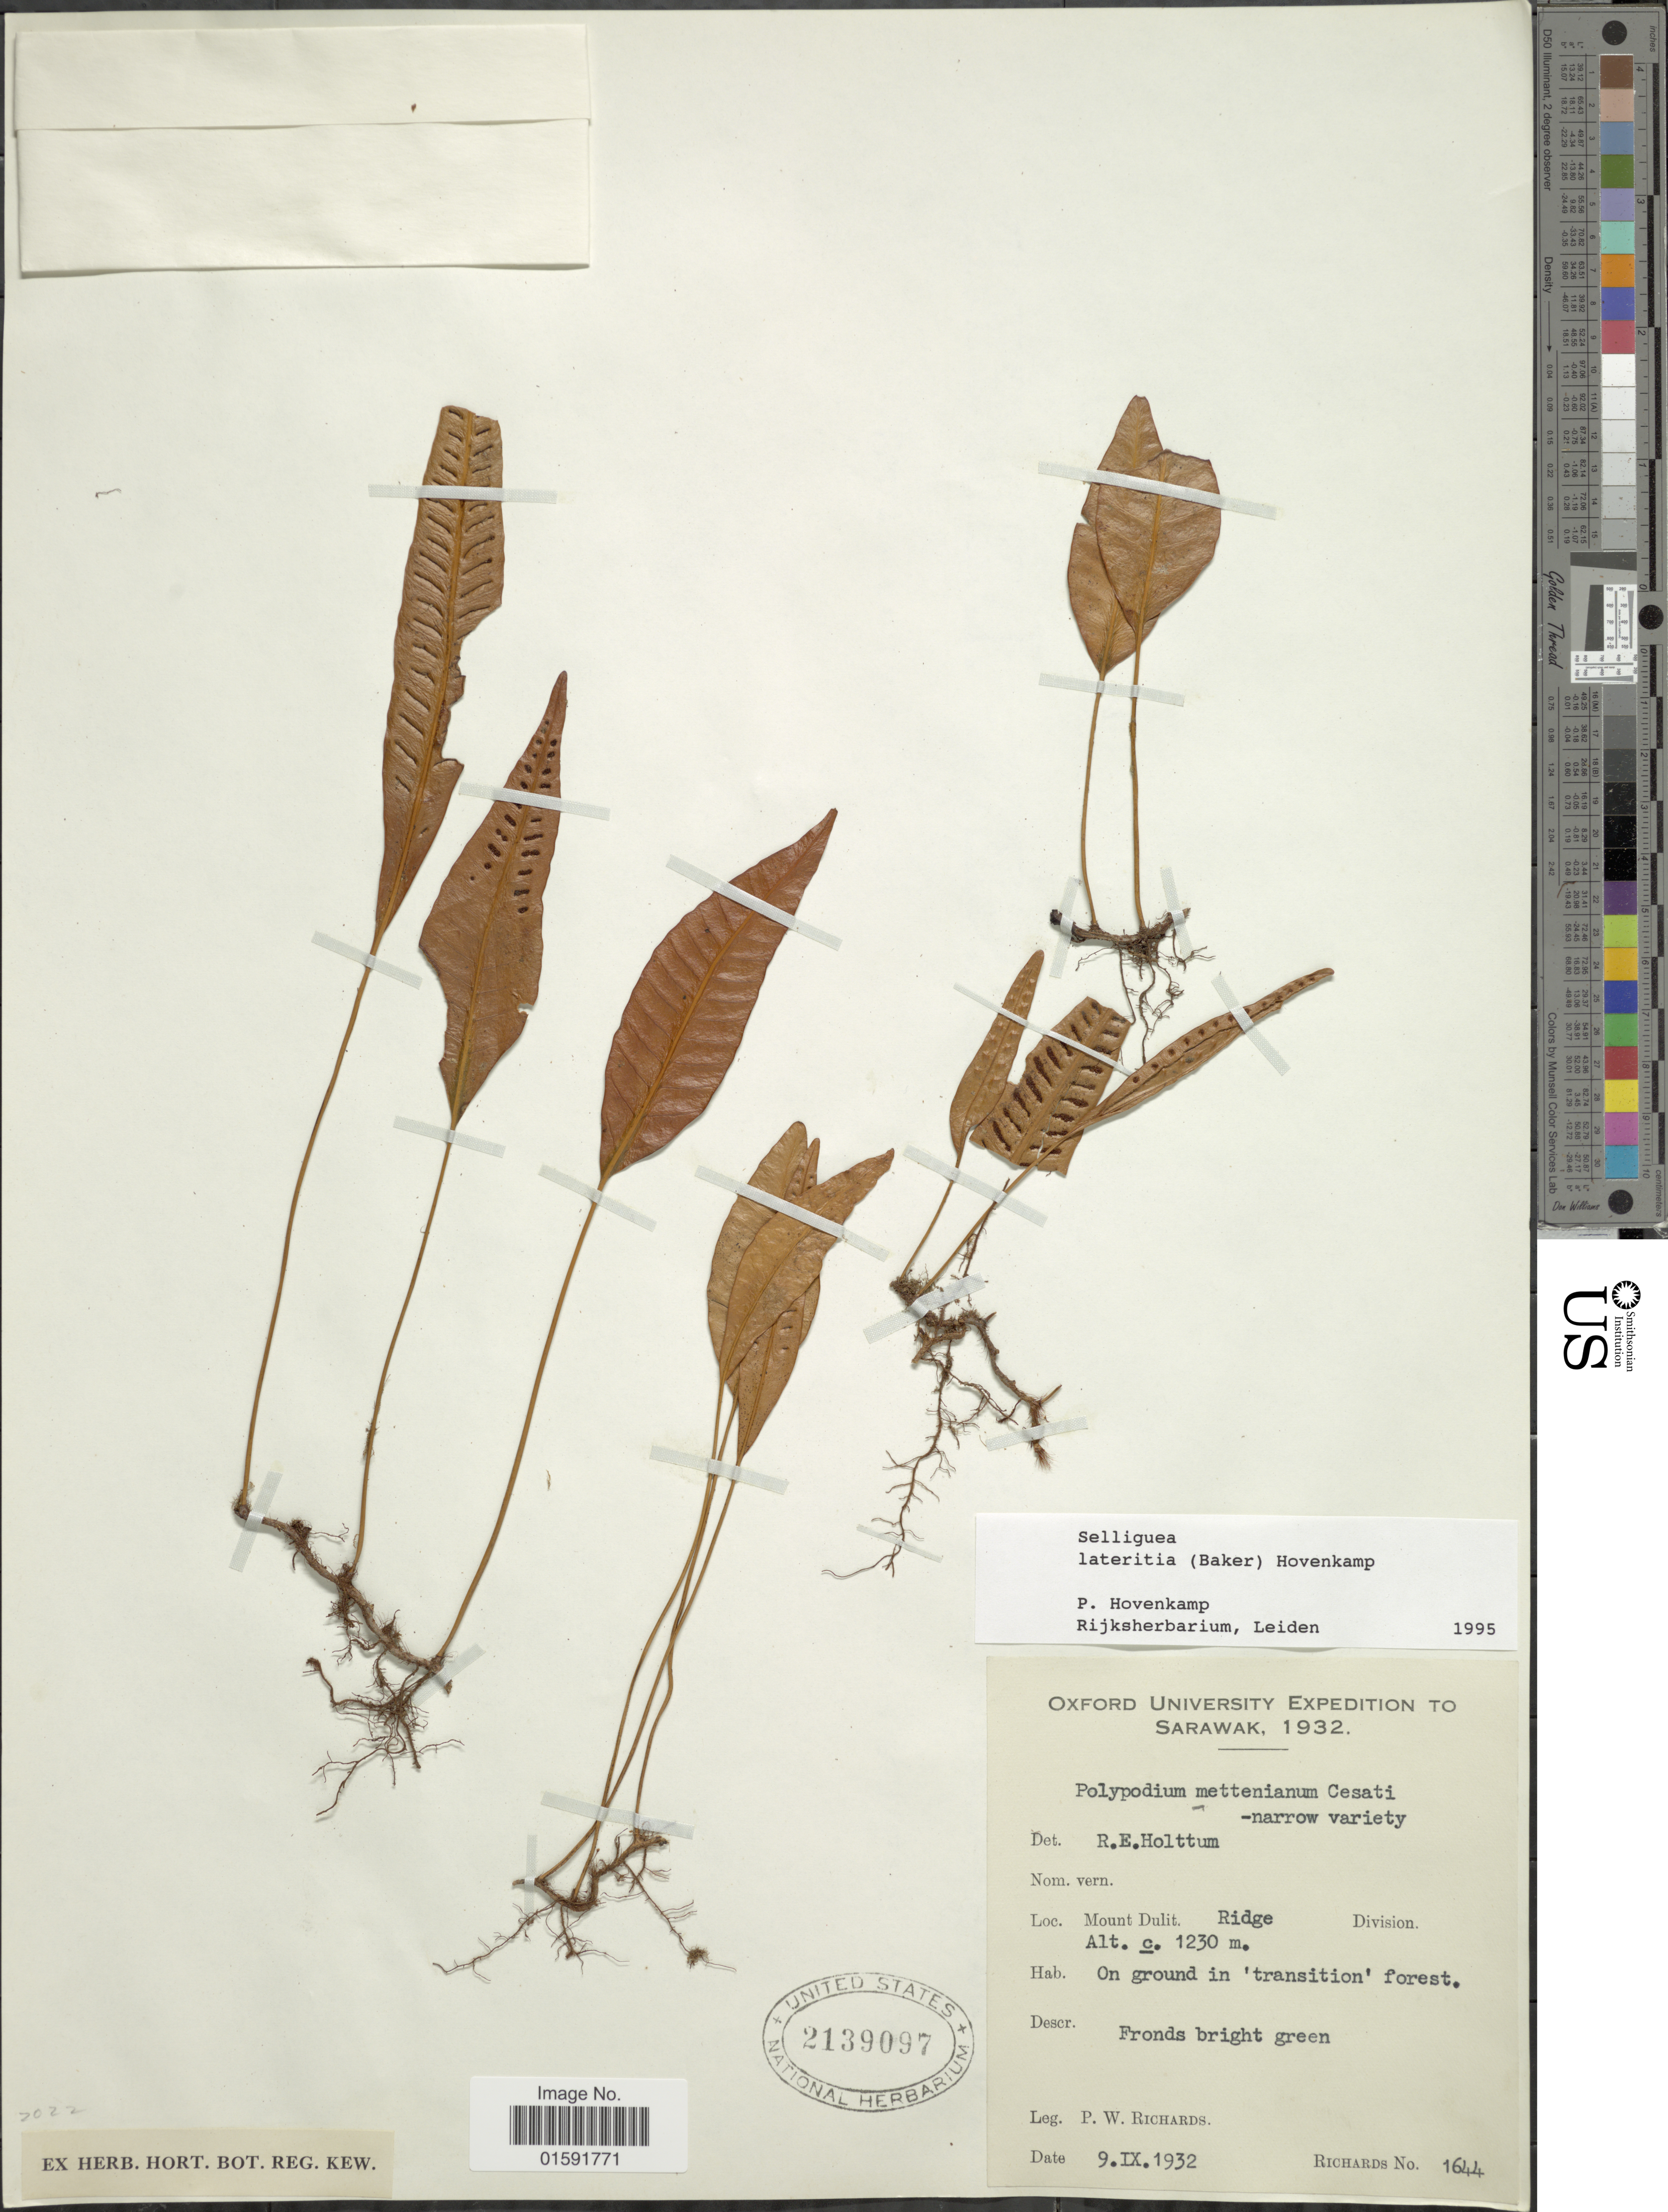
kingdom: Plantae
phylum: Tracheophyta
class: Polypodiopsida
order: Polypodiales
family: Polypodiaceae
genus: Selliguea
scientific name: Selliguea lateritia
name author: (Baker) Hovenkamp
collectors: P. Richards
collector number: Richards 1644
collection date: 1932-09-09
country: Malaysia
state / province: Sarawak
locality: Mount Dulit Ridge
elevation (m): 1230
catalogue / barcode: US 2139097